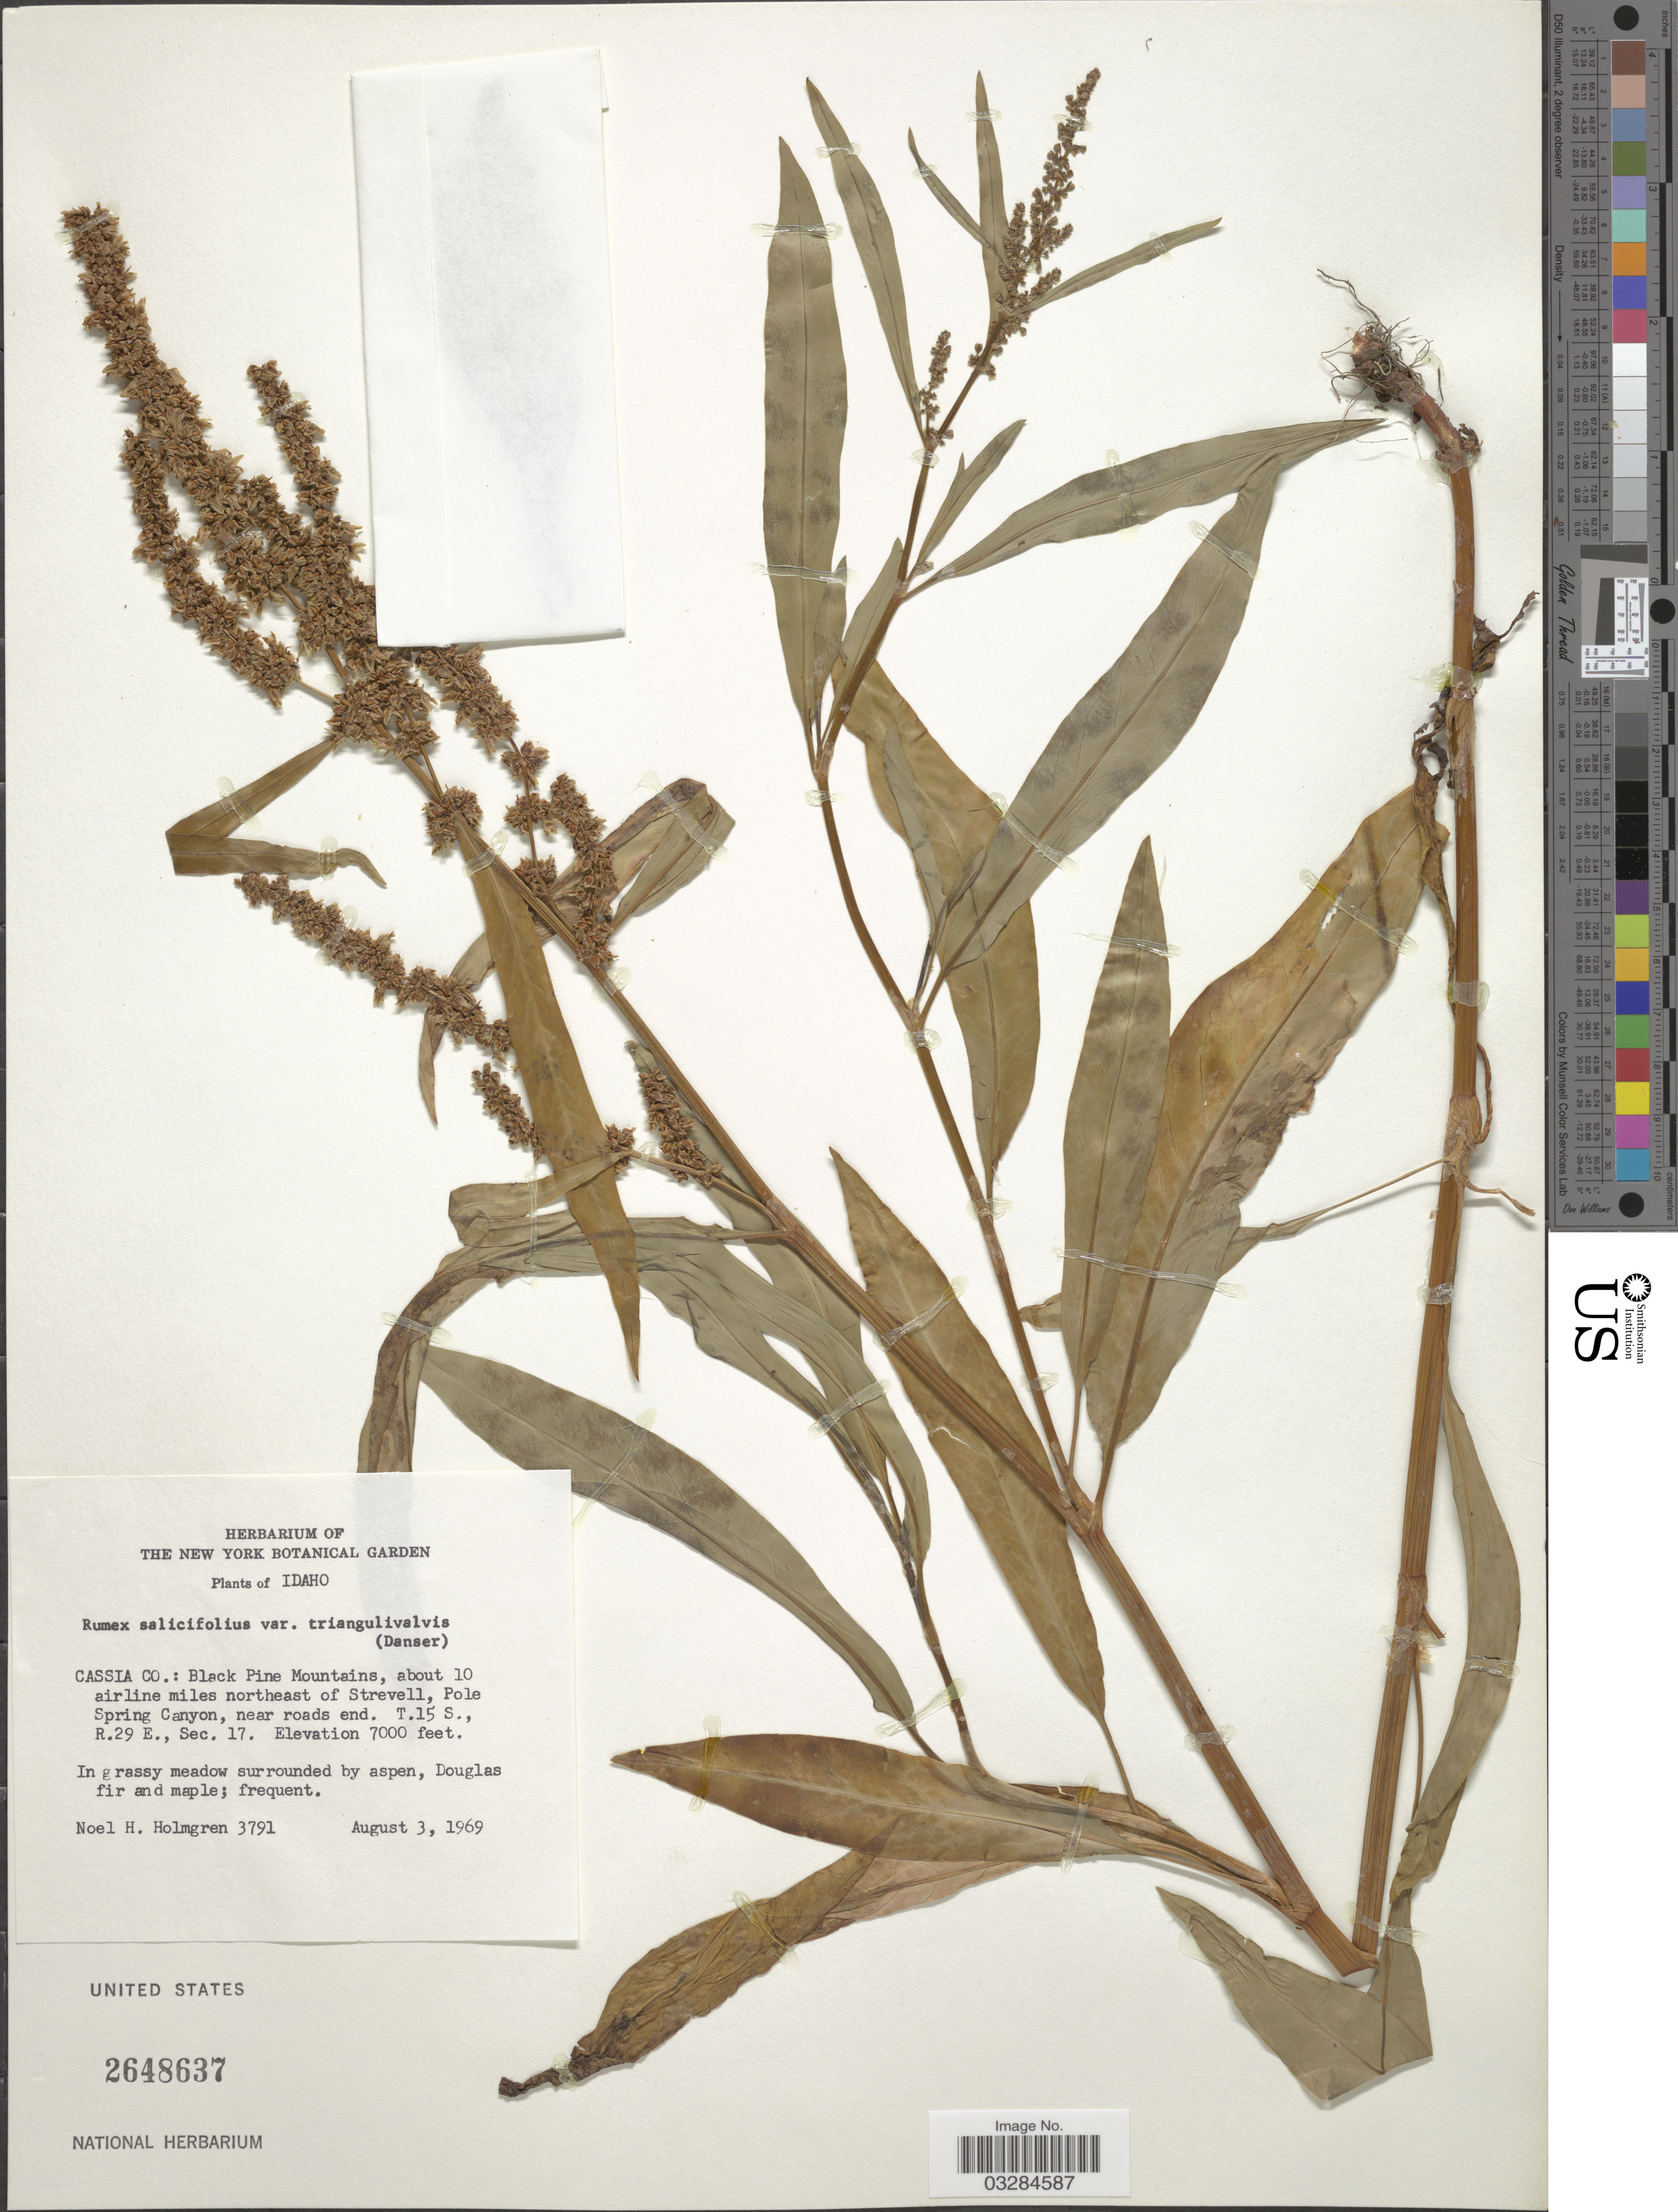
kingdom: Plantae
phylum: Tracheophyta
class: Magnoliopsida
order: Caryophyllales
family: Polygonaceae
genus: Rumex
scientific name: Rumex salicifolius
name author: Weinm.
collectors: N. H. Holmgren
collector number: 3791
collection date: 1969-08-03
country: United States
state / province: Idaho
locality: Cassia Co.: Black Pine Mountains, about 10 airline miles northeast of Strevell, Pole Spring Canyon, near roads end. T.15 S., R.29 E., Sec. 17.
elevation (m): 2134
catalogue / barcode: US 2648637